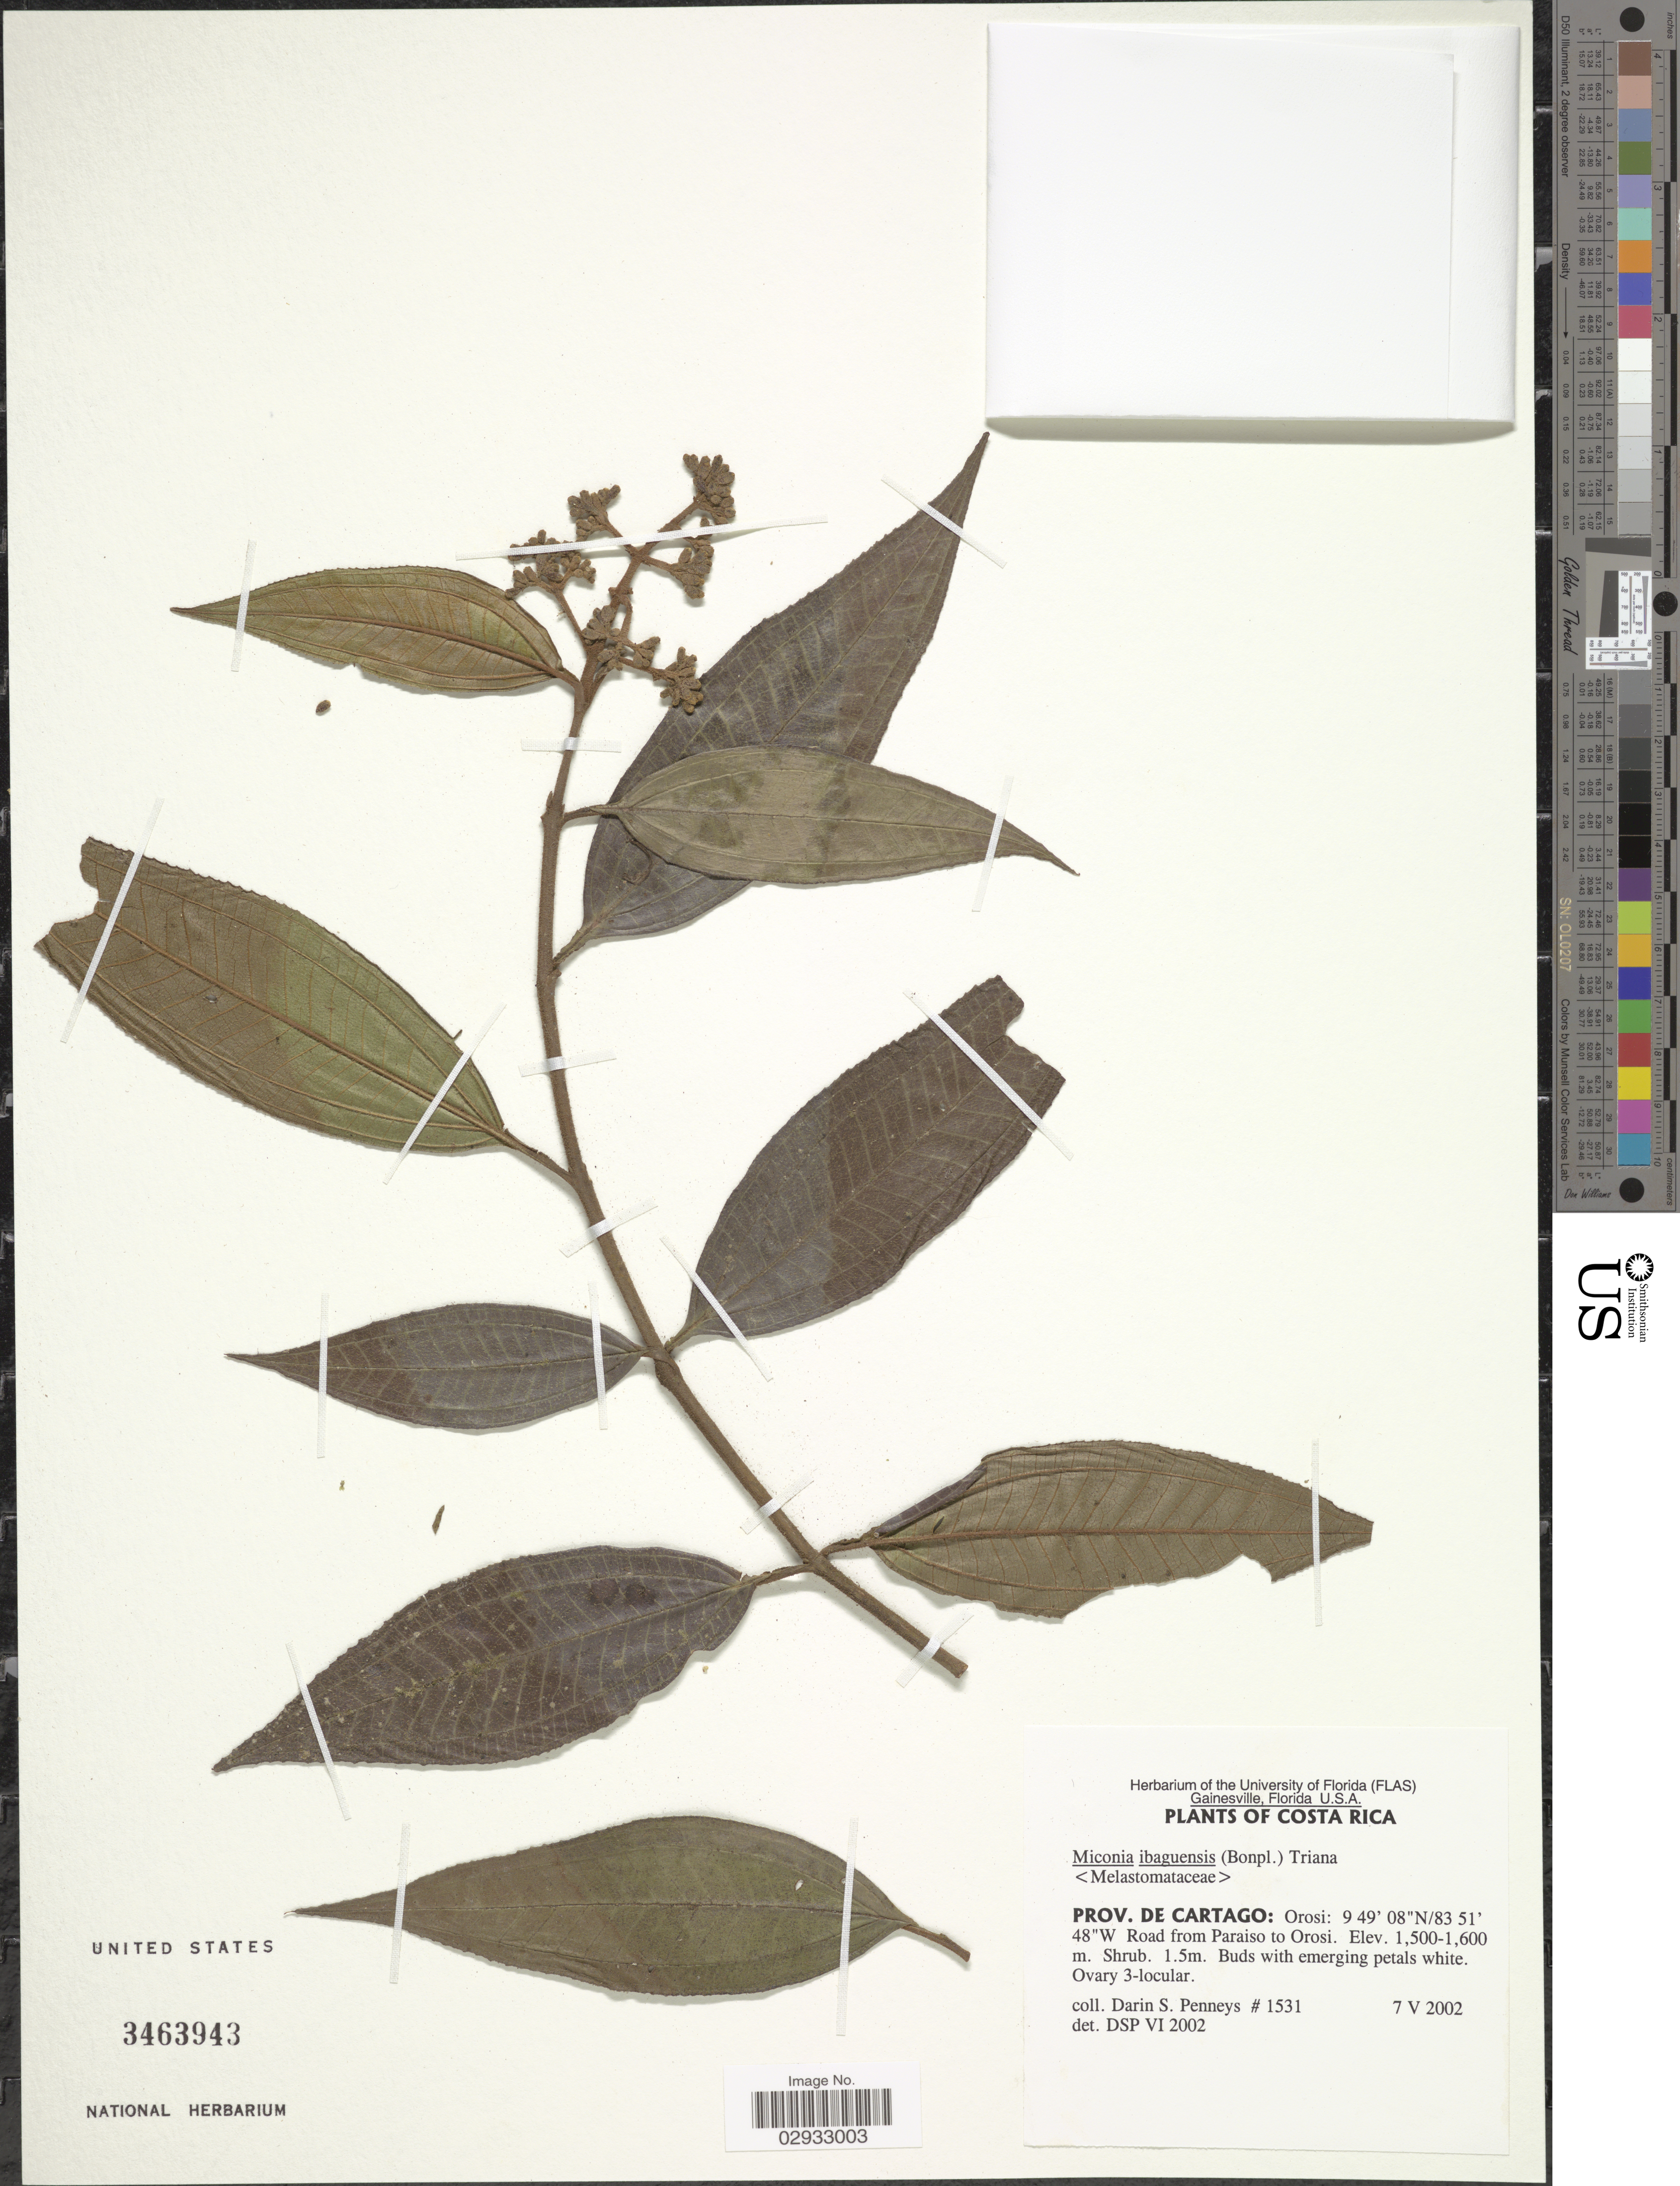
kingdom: Plantae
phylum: Tracheophyta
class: Magnoliopsida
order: Myrtales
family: Melastomataceae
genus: Miconia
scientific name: Miconia ibaguensis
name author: (Bonpl.) Triana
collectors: D. S. Penneys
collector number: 1531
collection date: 2002-05-07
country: Costa Rica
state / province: Cartago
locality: Prov. de Cartago: Orosi: Road from Paraiso to Orosi.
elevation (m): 1500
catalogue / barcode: US 3463943